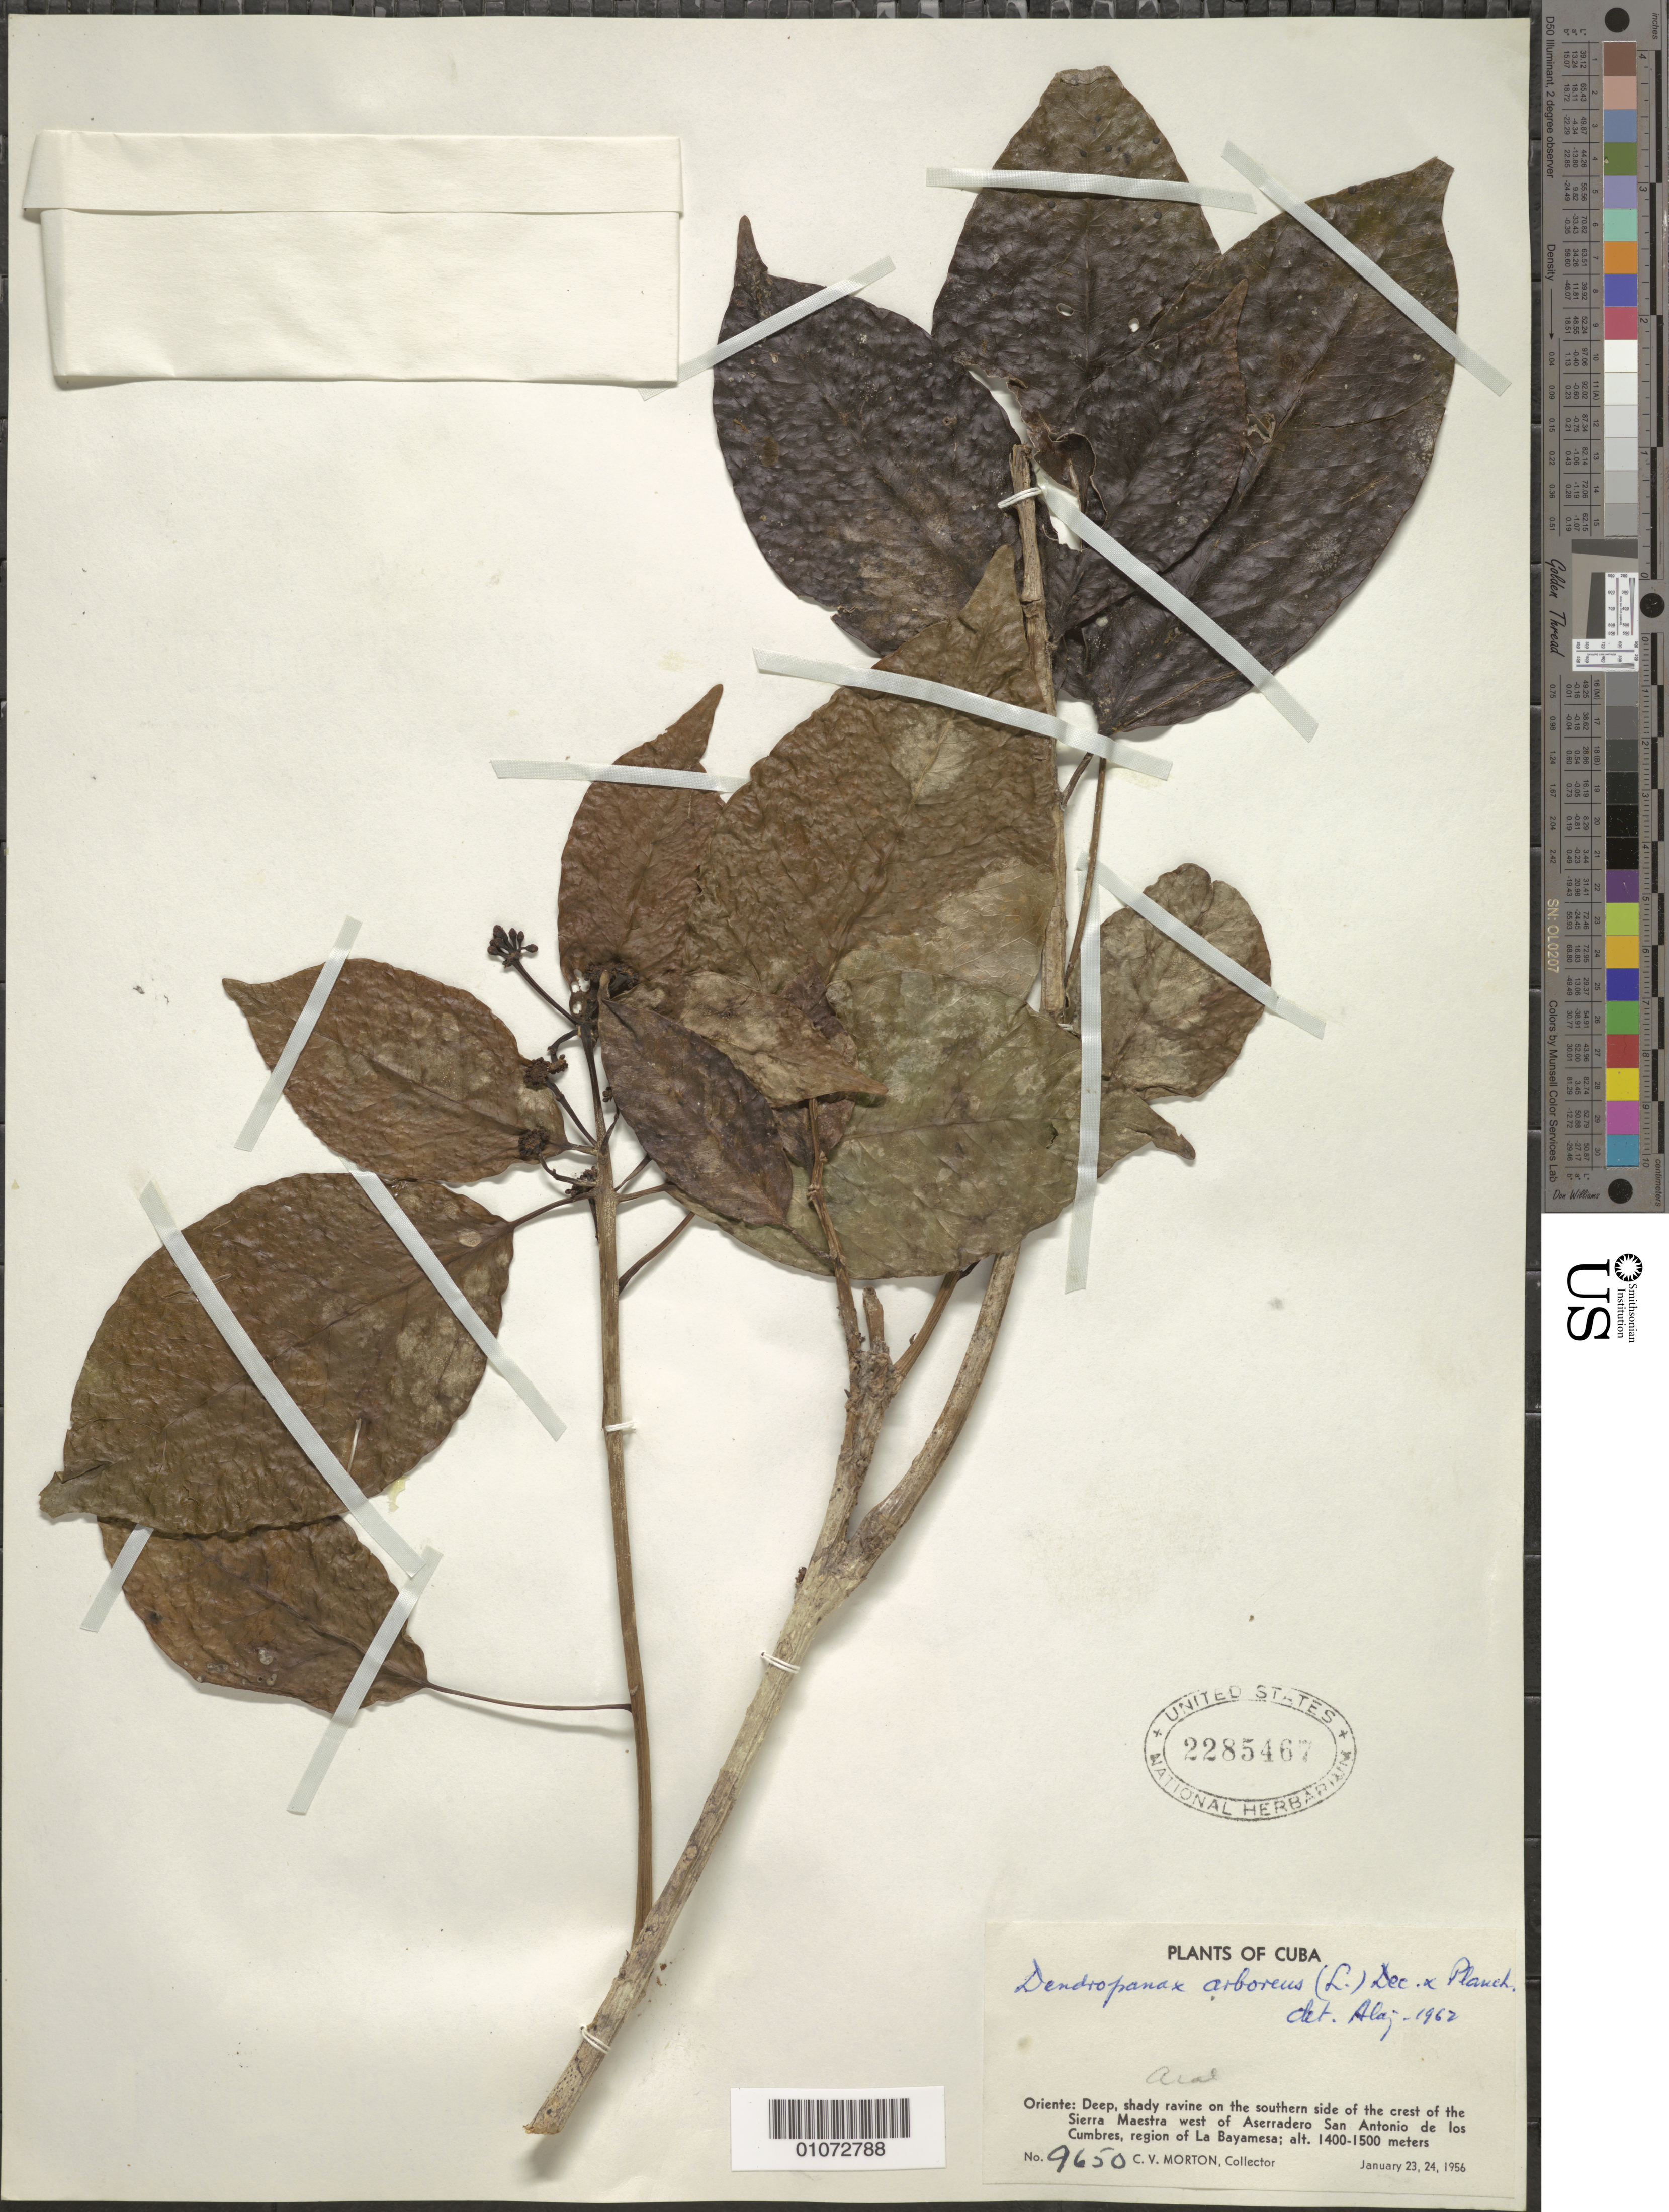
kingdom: Plantae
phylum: Tracheophyta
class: Magnoliopsida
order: Apiales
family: Araliaceae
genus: Dendropanax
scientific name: Dendropanax arboreus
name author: (L.) Decne. & Planch.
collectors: C. V. Morton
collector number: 9650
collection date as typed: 23 Jan 1956 and 24 Jan 1956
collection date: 1956-01-23,1956-01-24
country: Cuba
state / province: Oriente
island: Cuba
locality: Deep, shady ravine on the southern side of the crest of the Sierra Maestra west of the Aserradero San Antonio de los Cumbres, region of La Bayamesa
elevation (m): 1400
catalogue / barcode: US 2285467